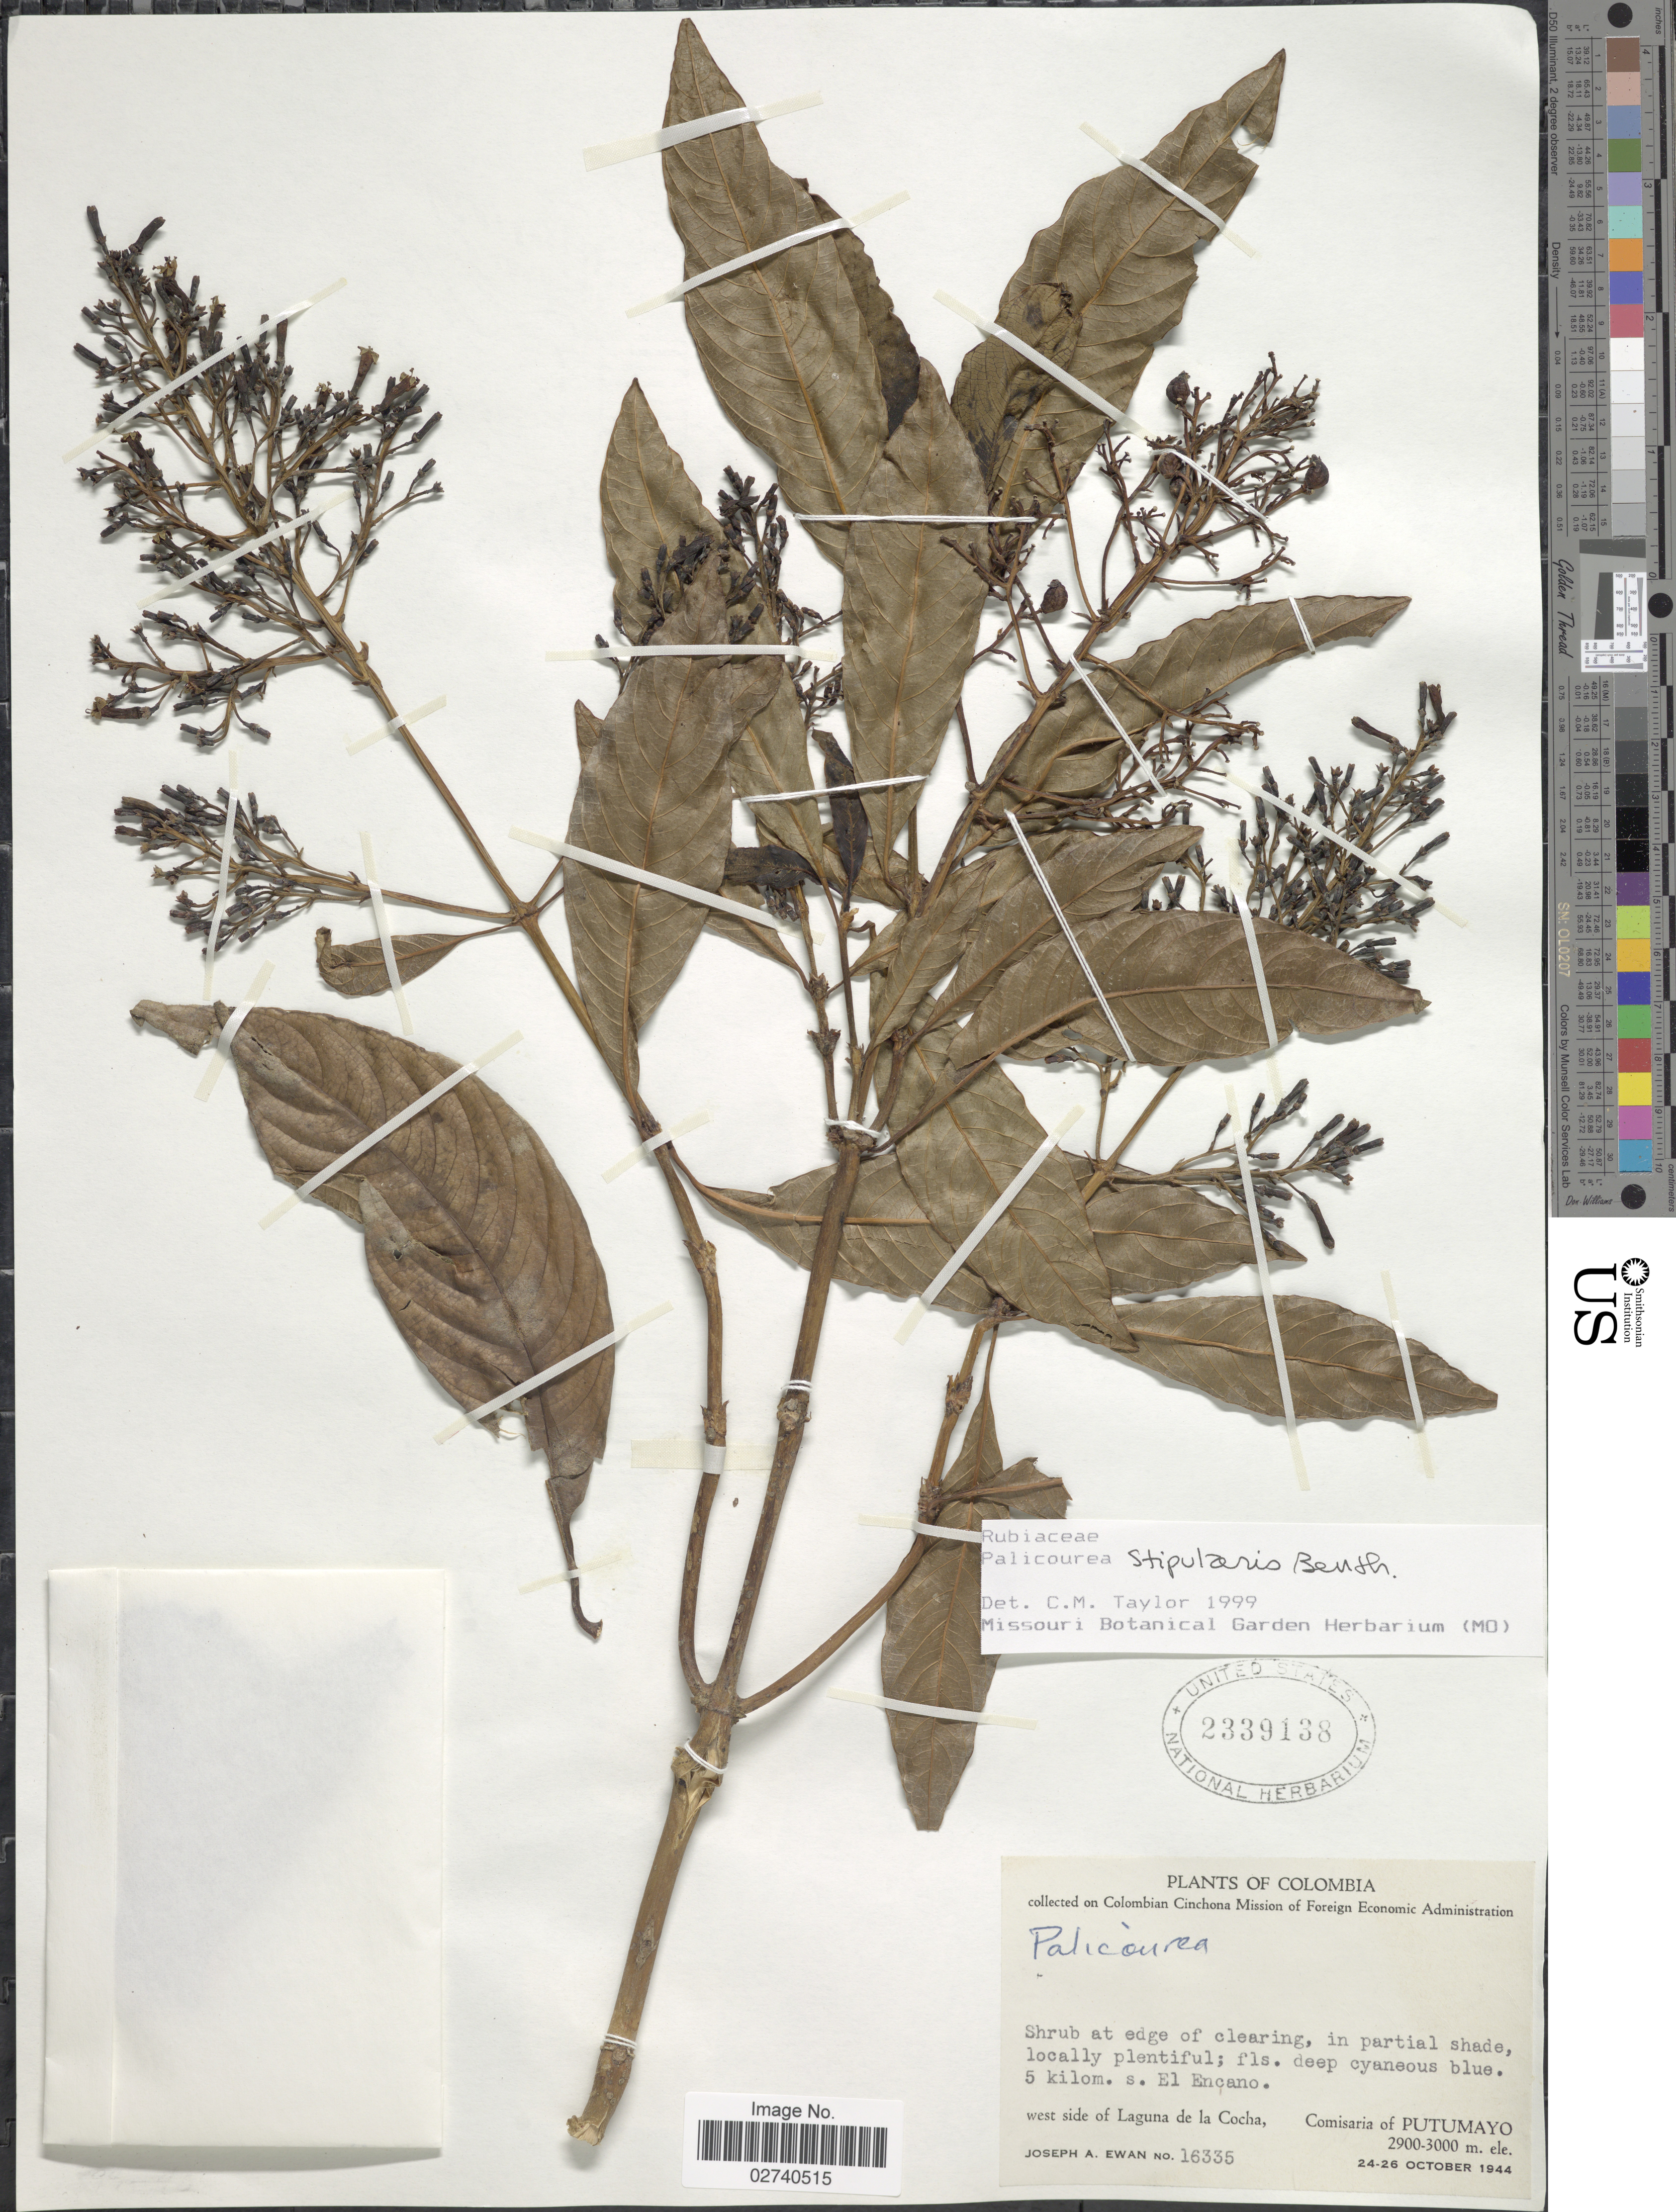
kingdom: Plantae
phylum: Tracheophyta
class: Magnoliopsida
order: Gentianales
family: Rubiaceae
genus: Palicourea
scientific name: Palicourea stipularis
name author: Benth.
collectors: J. A. Ewan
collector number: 16335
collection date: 1944-10-24/1944-10-26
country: Colombia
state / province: Putumayo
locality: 5 kilom. s. El Encano. West side of Laguna de la Cocha, Comisaria of Putumayo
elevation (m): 2900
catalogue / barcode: US 2339138